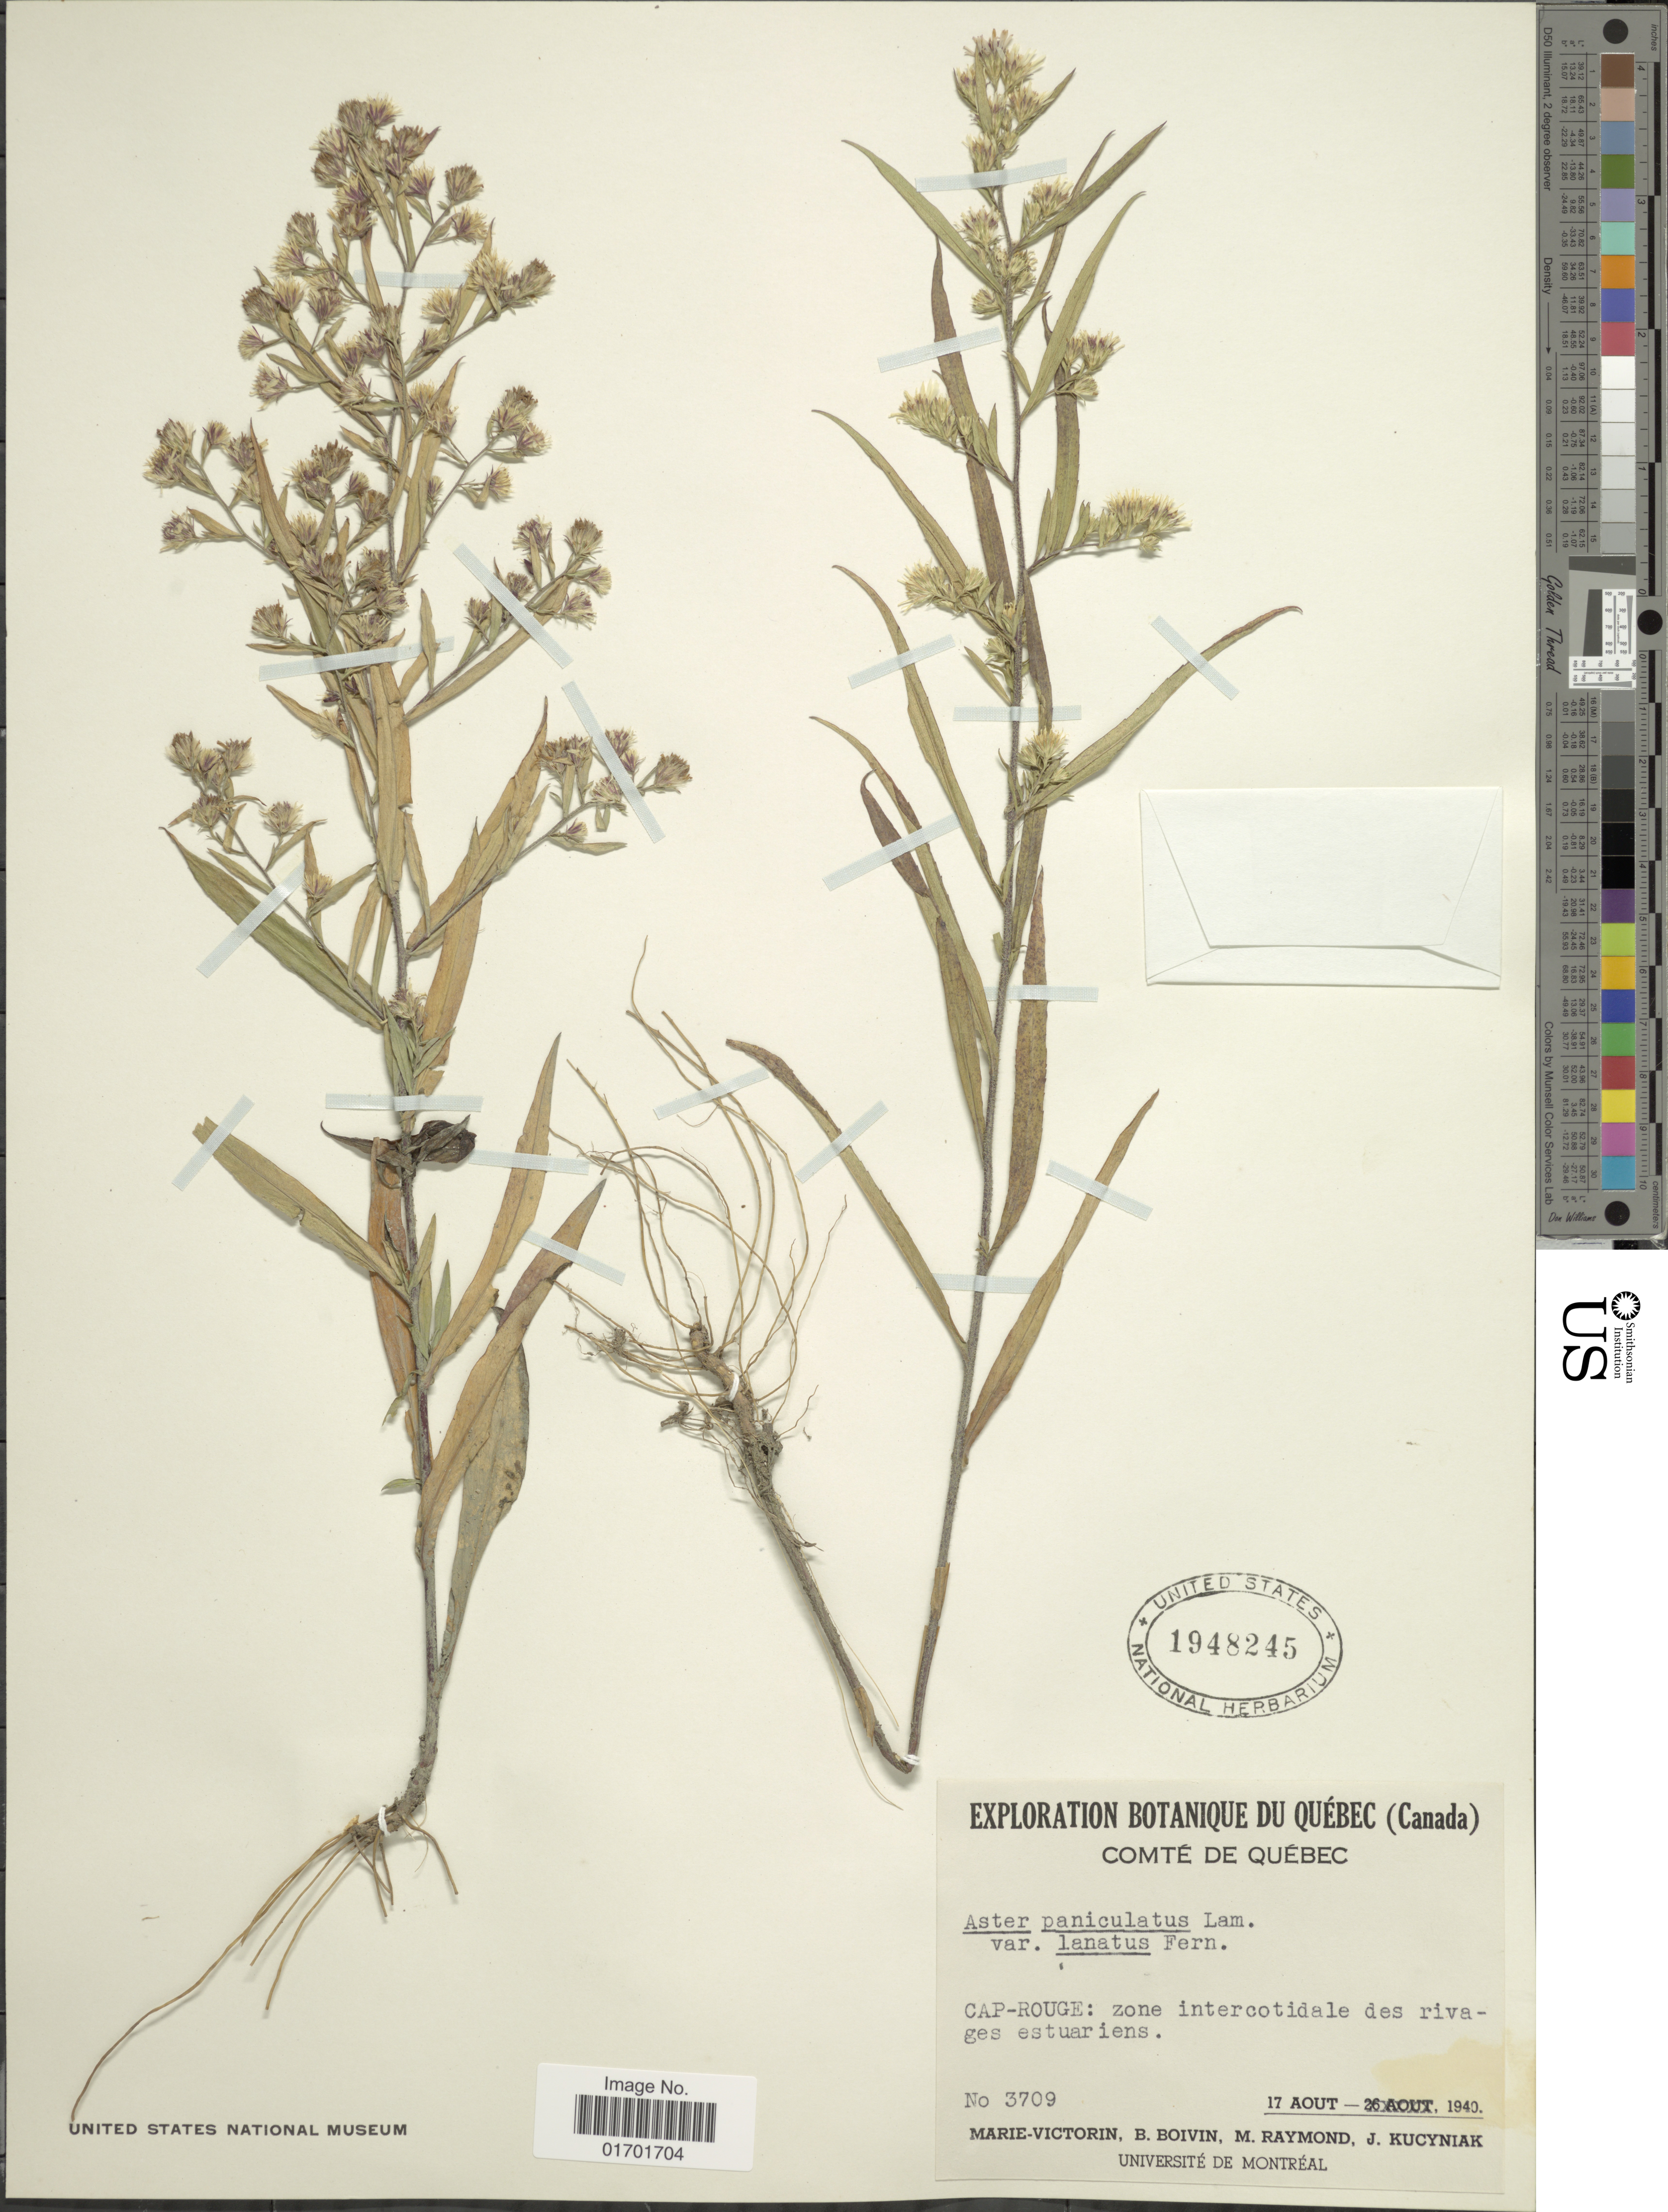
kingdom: Plantae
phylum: Tracheophyta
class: Magnoliopsida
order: Asterales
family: Asteraceae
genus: Symphyotrichum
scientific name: Symphyotrichum lanceolatum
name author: (Willd.) G.L. Nesom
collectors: -. Marie-Victorin, J. R. B. Boivin, M. Raymond & J. Kucyniak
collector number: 3709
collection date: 1940-08-17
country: Canada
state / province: Quebec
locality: Cap-Rouge: zone intercotidale des rivages estuariens.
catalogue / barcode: US 1948245